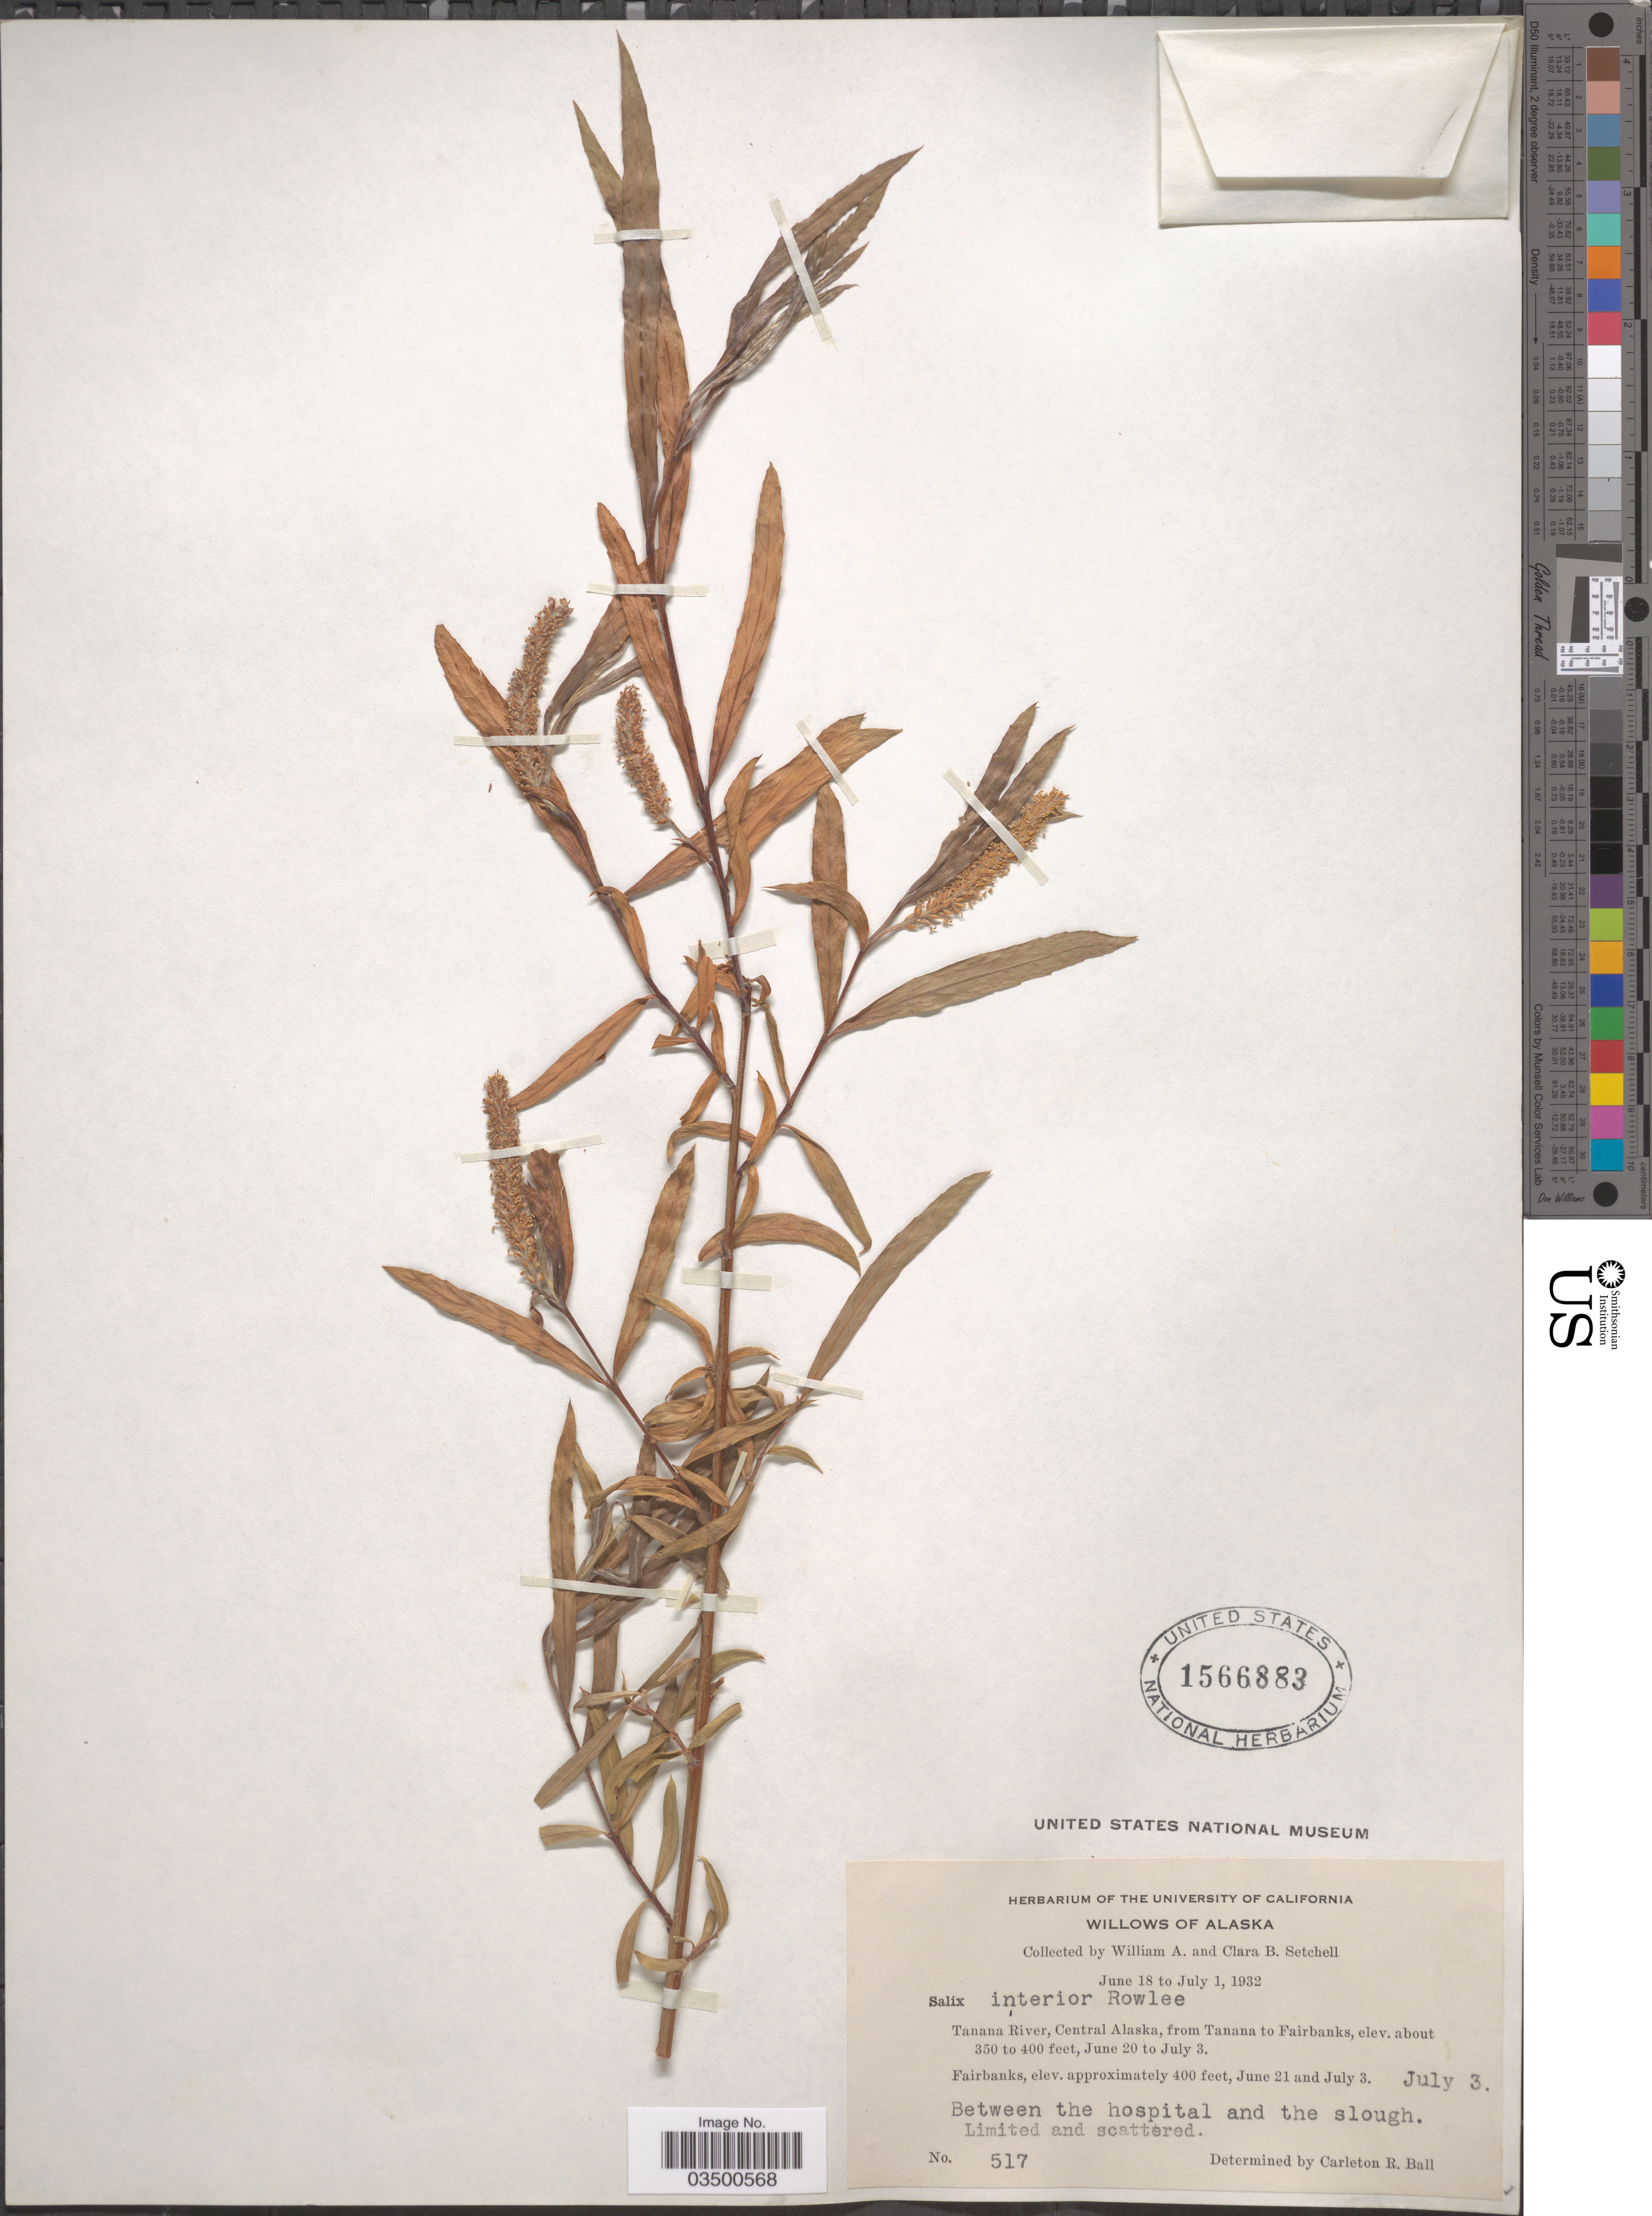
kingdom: Plantae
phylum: Tracheophyta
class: Magnoliopsida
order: Malpighiales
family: Salicaceae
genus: Salix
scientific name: Salix interior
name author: Rowlee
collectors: W. Setchell & C. B. Setchell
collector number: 517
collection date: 1932-07-03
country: United States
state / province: Alaska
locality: Tanana River, Central Alaska, from Tanana to Fairbanks. Fairbanks. Between the hospital and the slough.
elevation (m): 122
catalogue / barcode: US 1566883